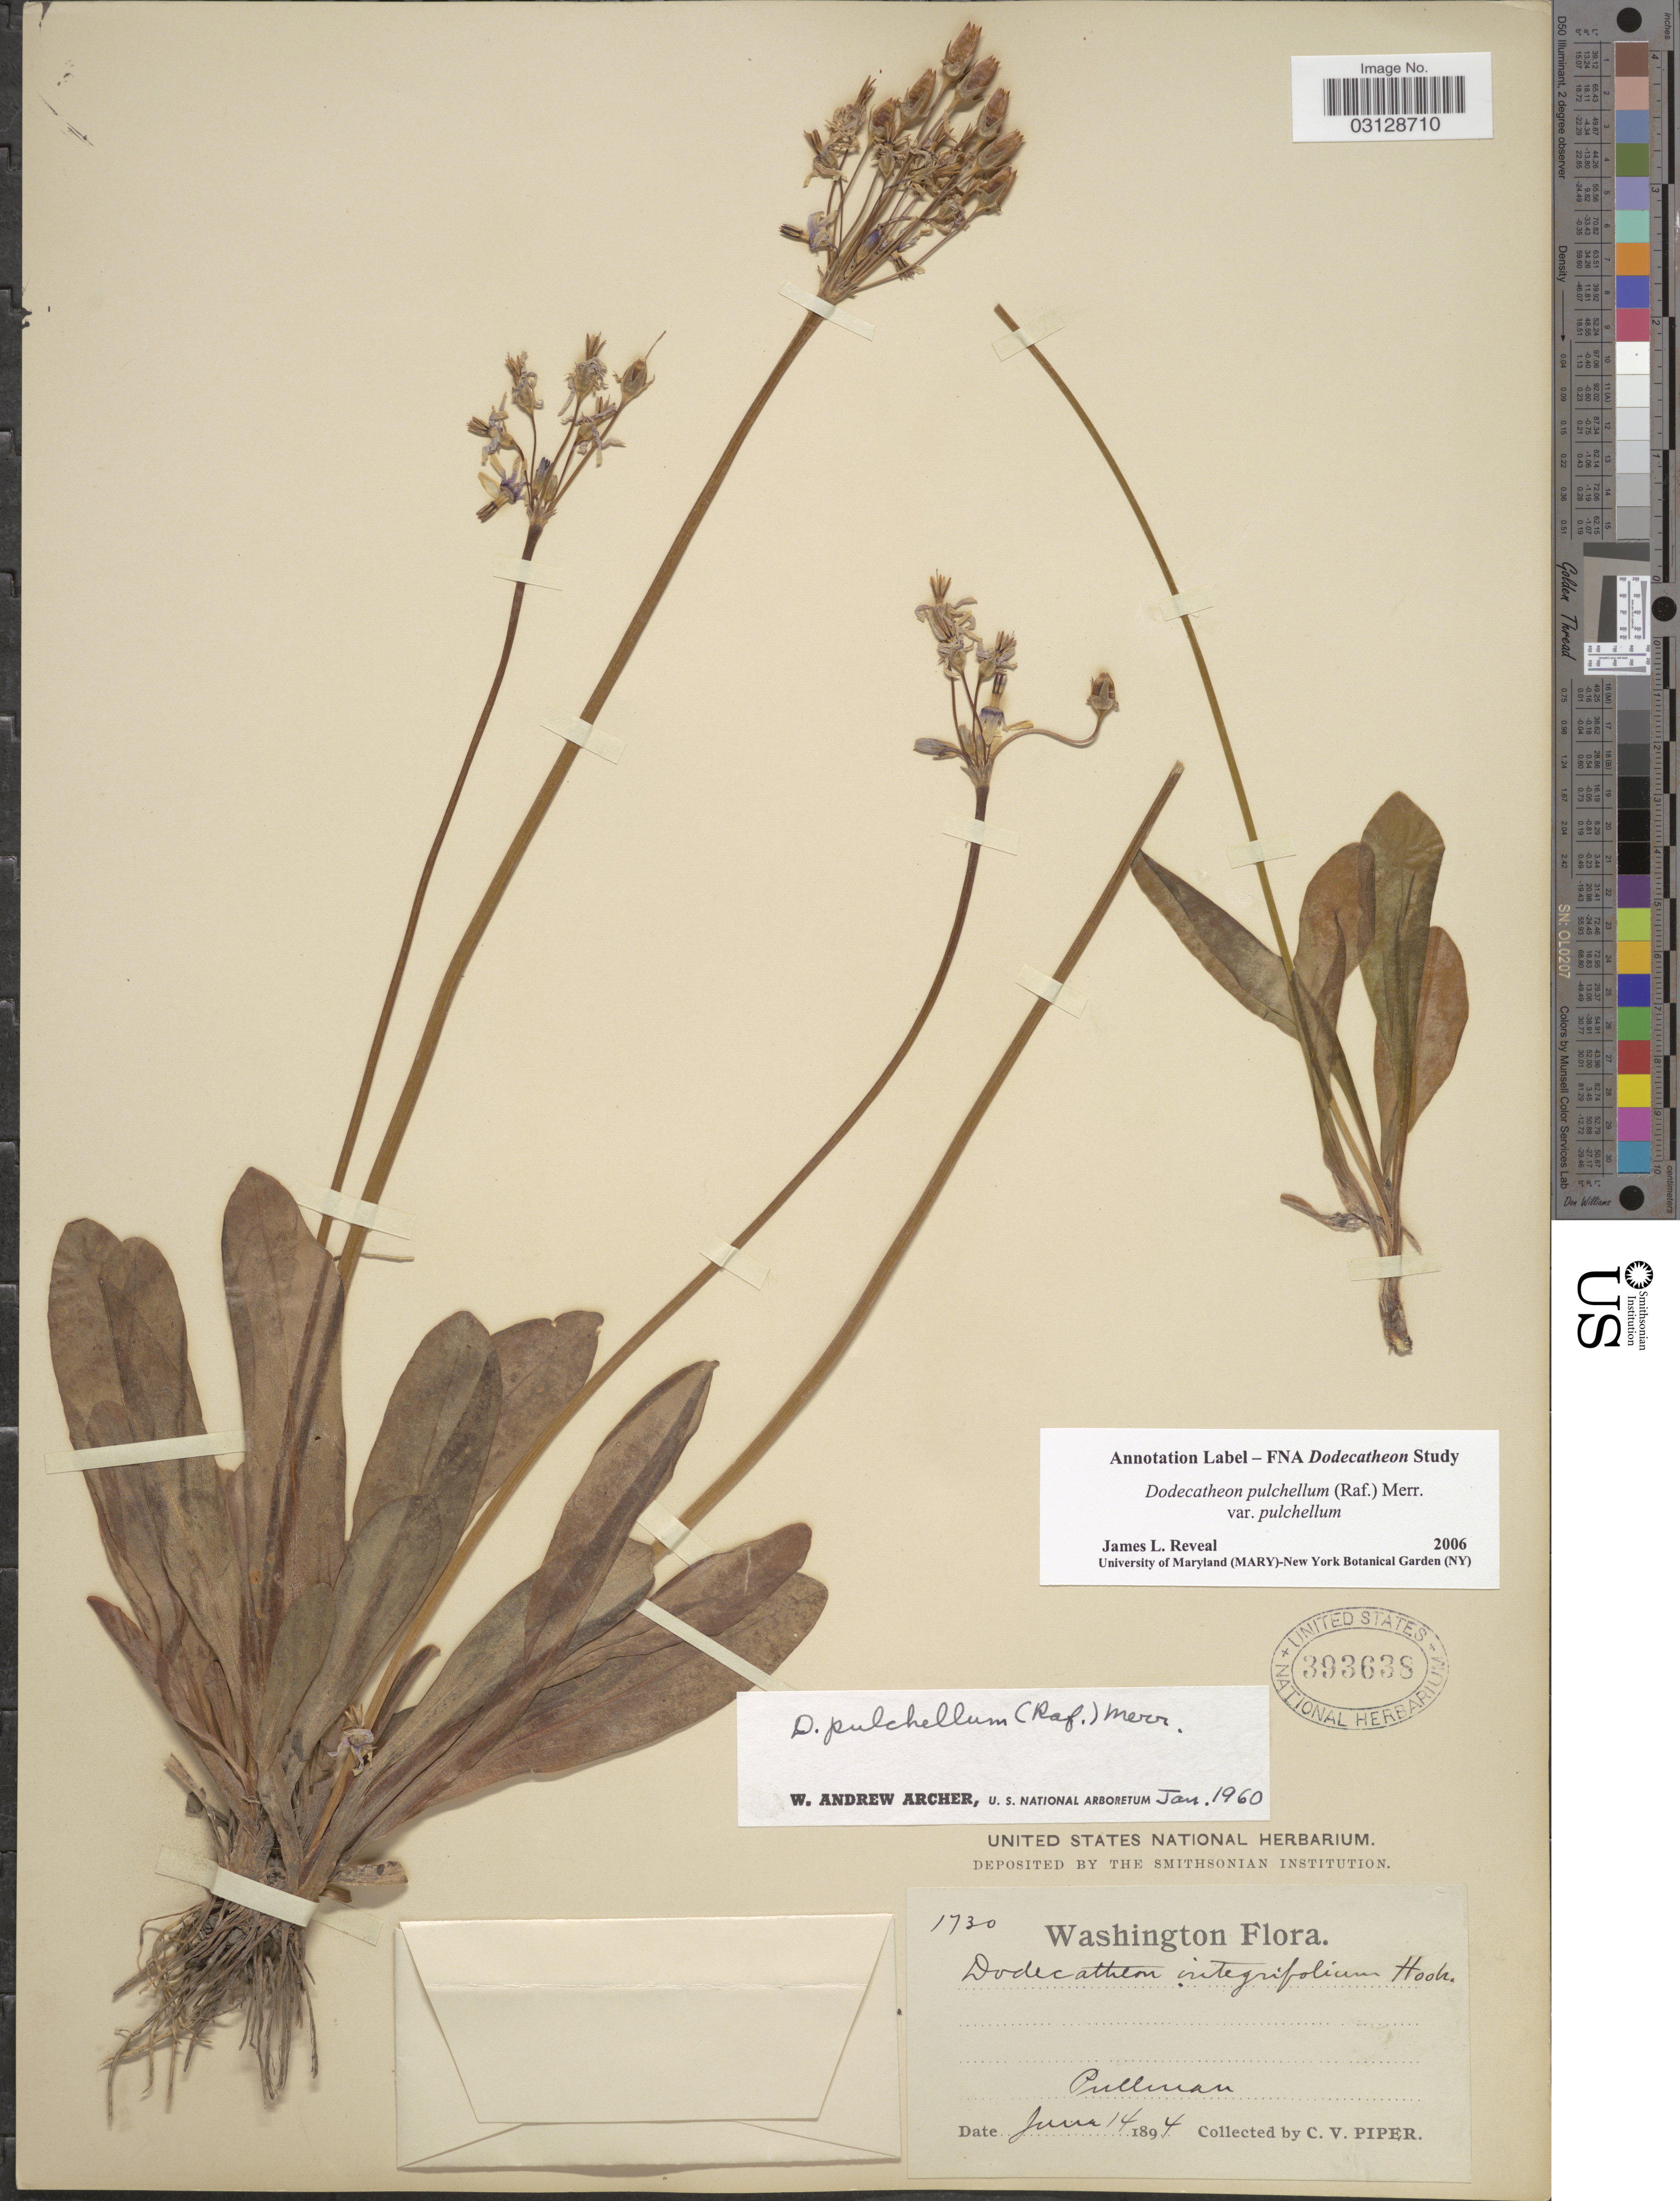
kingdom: Plantae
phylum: Tracheophyta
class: Magnoliopsida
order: Ericales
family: Primulaceae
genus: Dodecatheon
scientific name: Dodecatheon pulchellum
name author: (Raf.) Merr.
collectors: C. V. Piper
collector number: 1730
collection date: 1894-06-14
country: United States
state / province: Washington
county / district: Whitman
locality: Pullman.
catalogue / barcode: US 393638